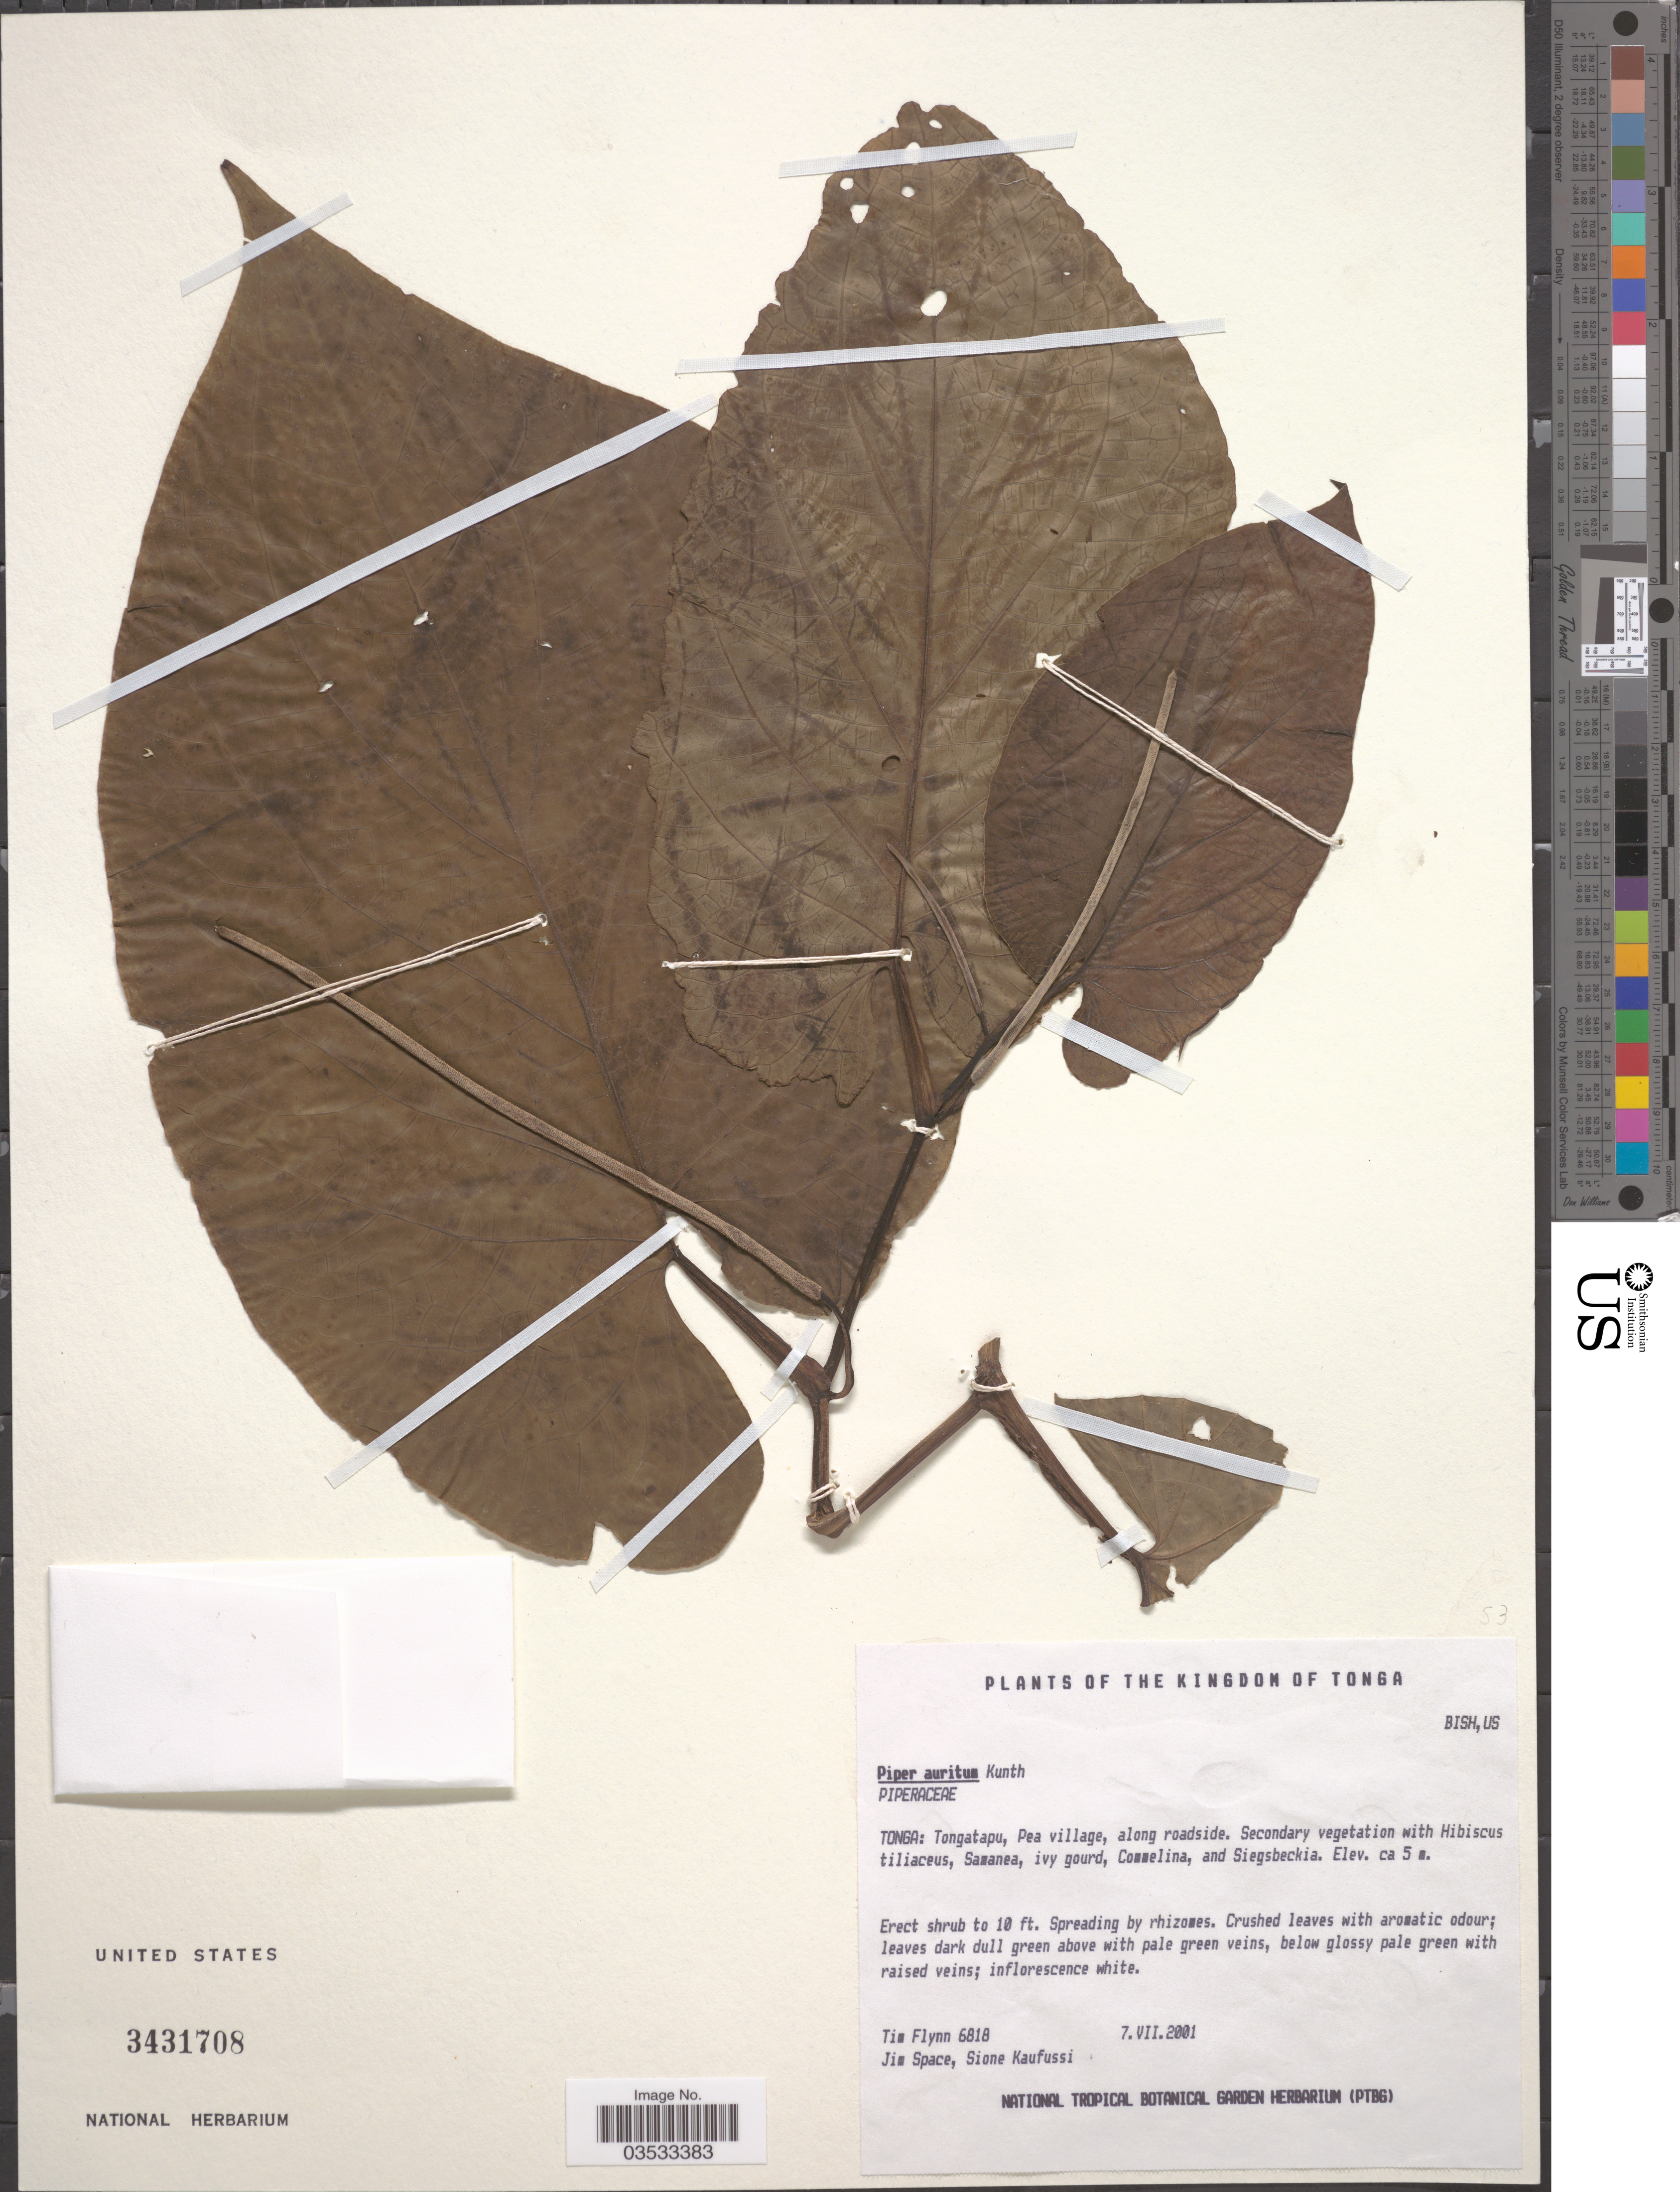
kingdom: Plantae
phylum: Tracheophyta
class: Magnoliopsida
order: Piperales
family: Piperaceae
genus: Piper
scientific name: Piper auritum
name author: Kunth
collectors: T. Flynn, J. Space & S. Kaufussi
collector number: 6818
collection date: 2001-07-07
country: Tonga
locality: Kingdom of Tonga. Tongatapu, Pea village, along roadside.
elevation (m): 5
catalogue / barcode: US 3431708